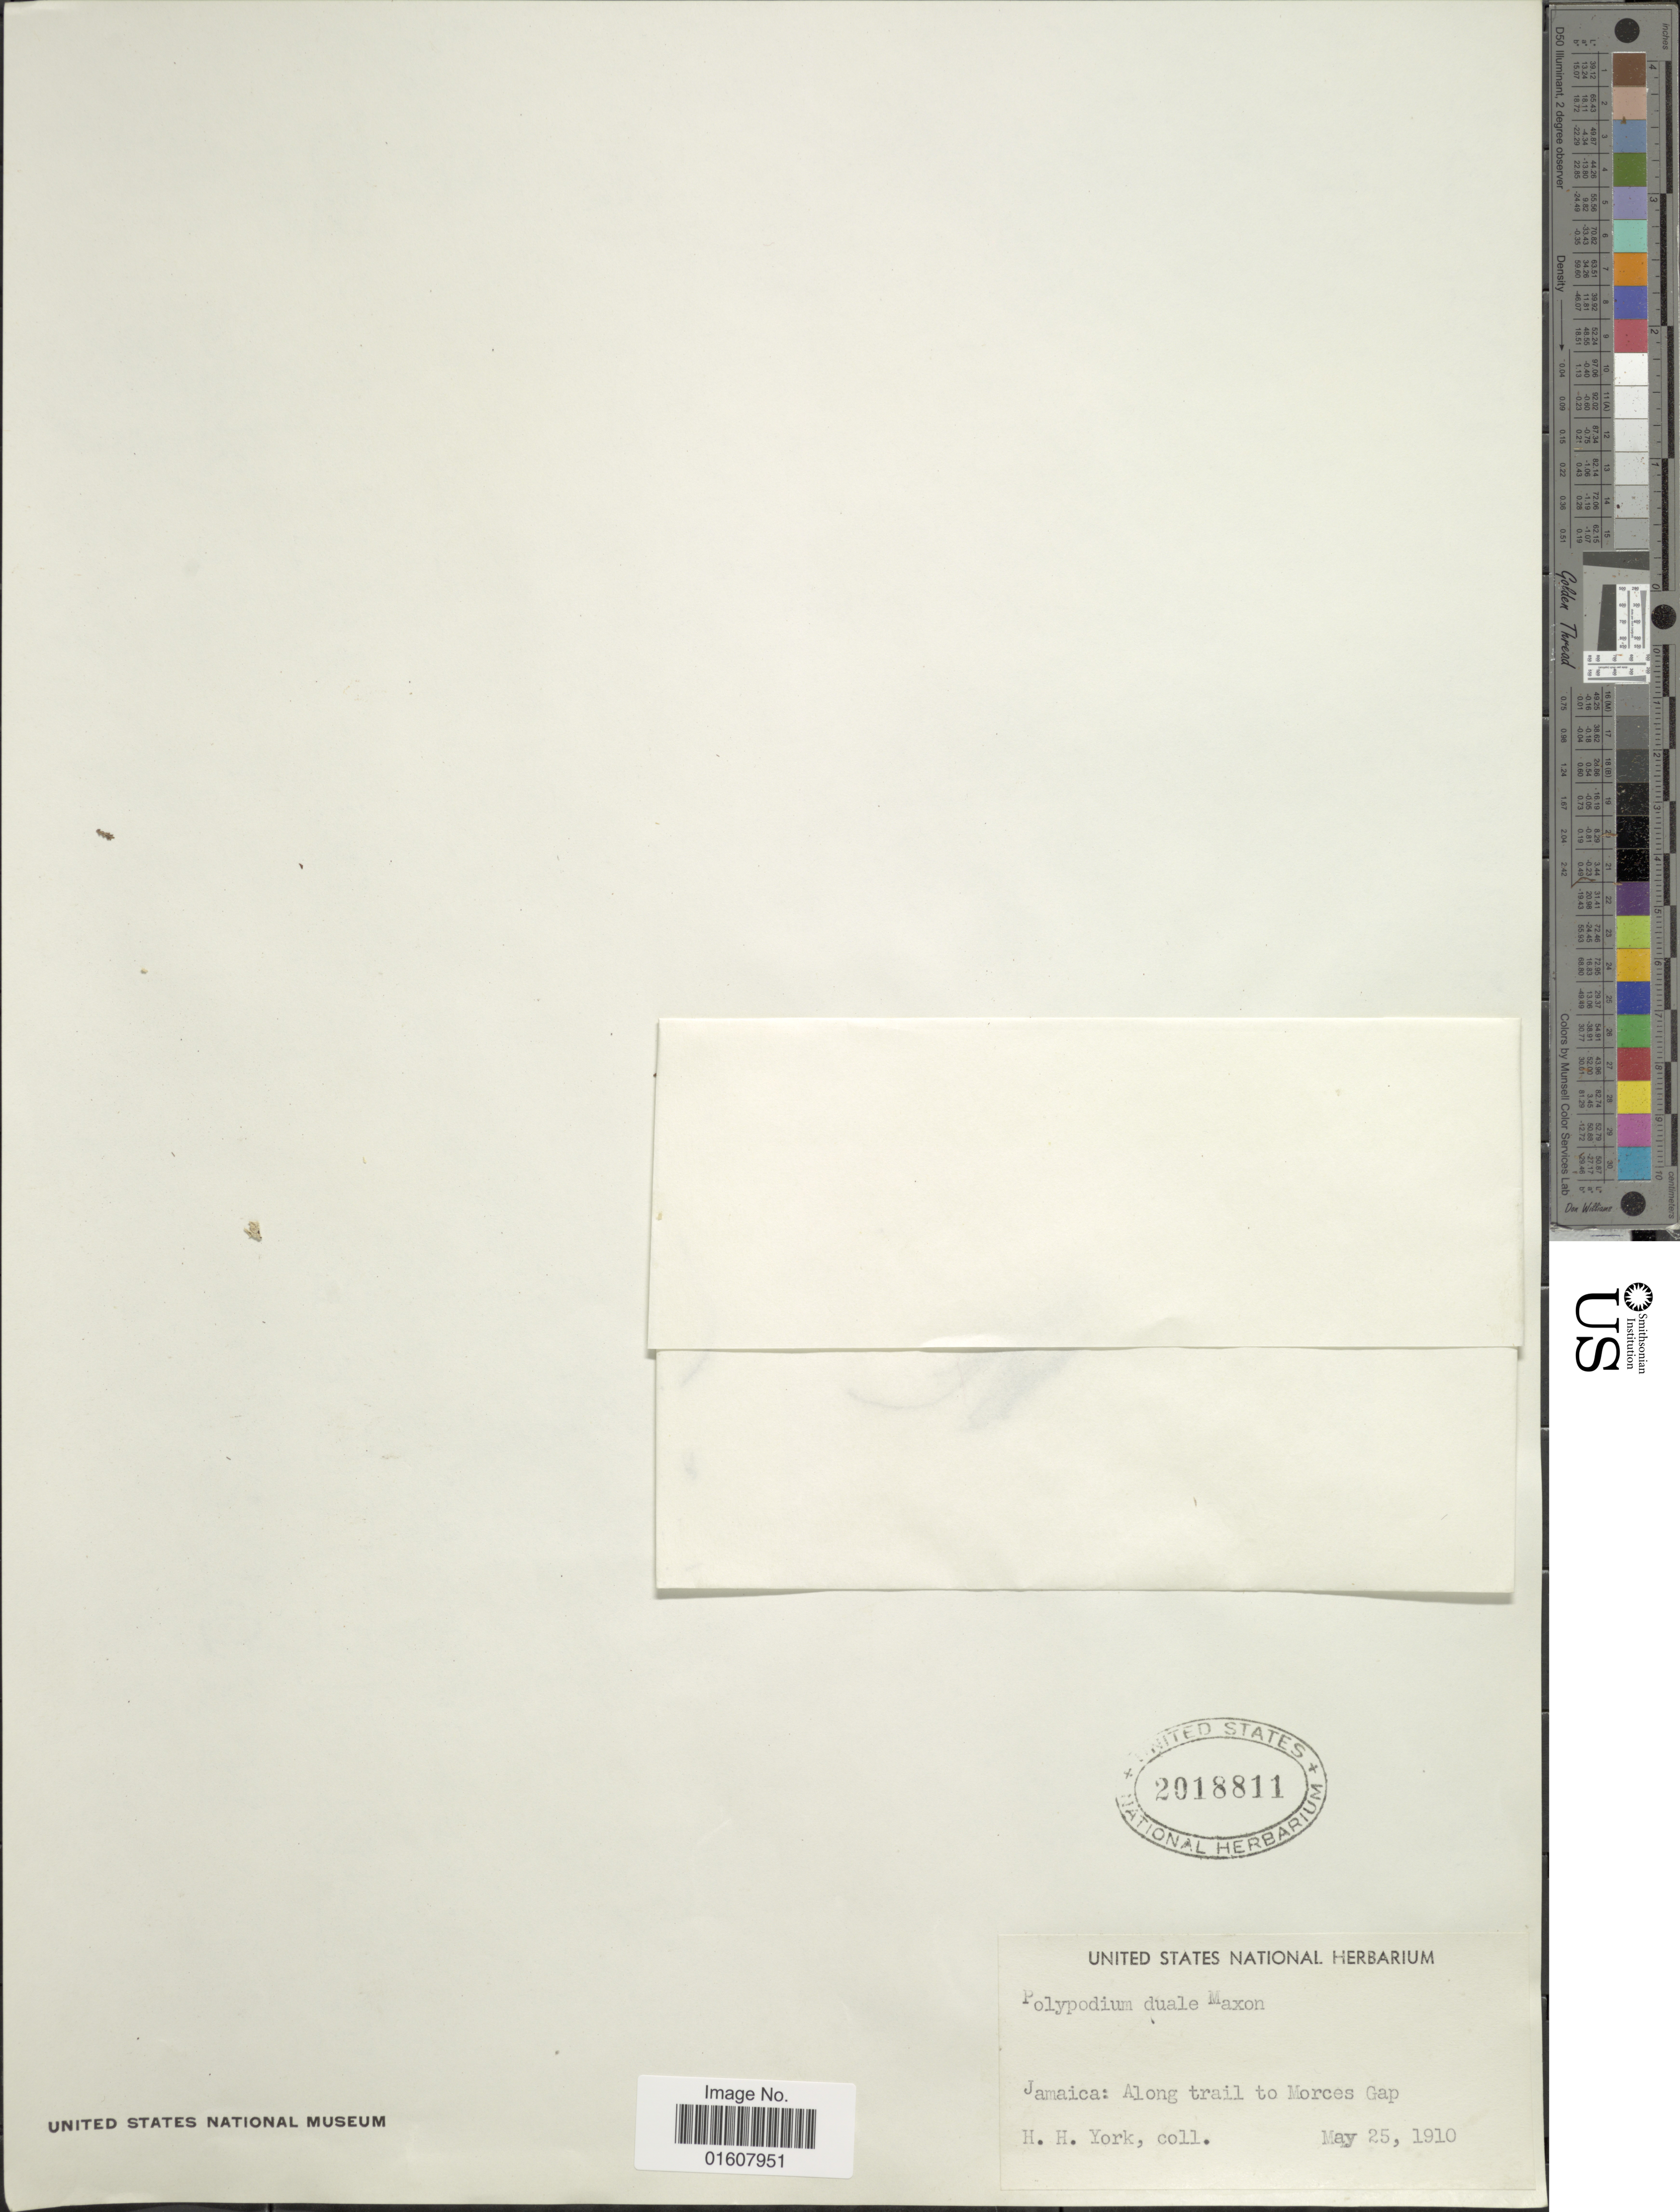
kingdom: Plantae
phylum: Tracheophyta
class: Polypodiopsida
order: Polypodiales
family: Polypodiaceae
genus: Cochlidium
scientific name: Cochlidium serrulatum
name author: (Sw.) L.E. Bishop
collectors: H. York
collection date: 1910-05-25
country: Jamaica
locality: Along trail to Morces Gap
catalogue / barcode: US 2018811